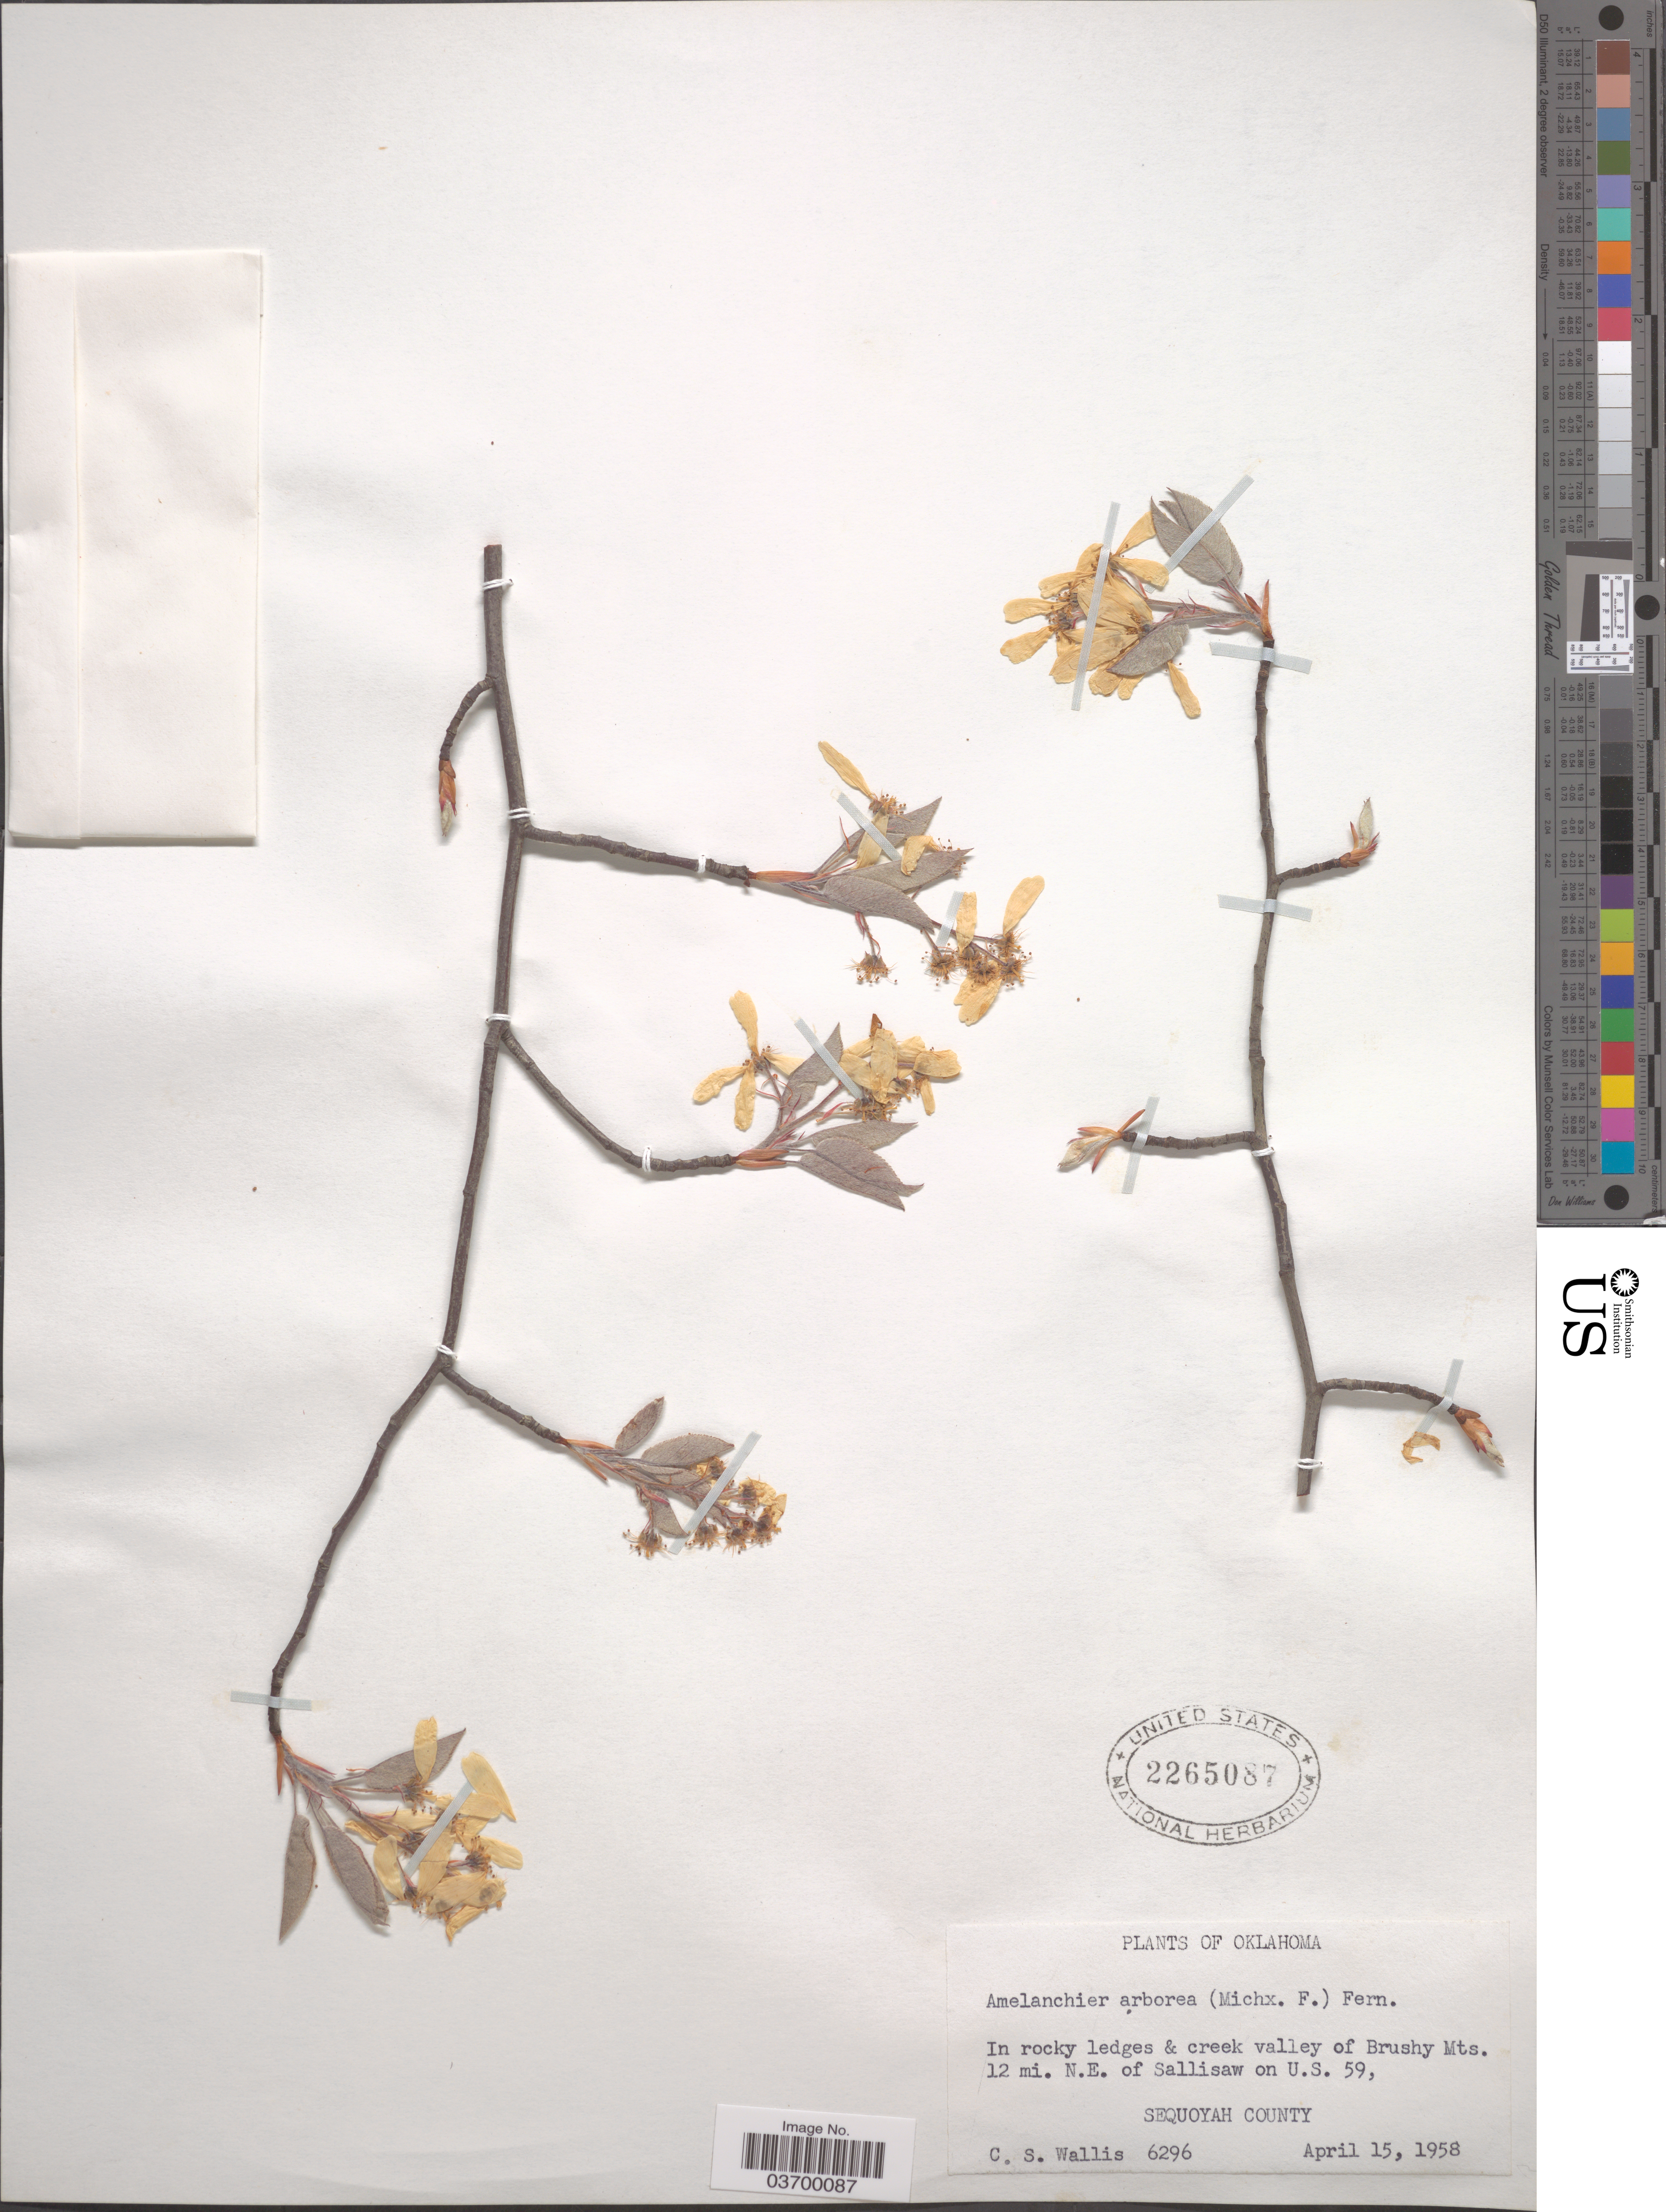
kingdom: Plantae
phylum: Tracheophyta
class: Magnoliopsida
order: Rosales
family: Rosaceae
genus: Amelanchier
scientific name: Amelanchier arborea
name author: (F. Michx.) Fernald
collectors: C. S. Wallis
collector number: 6296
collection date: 1958-04-15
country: United States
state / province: Oklahoma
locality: In rocky ledges & creek valley of Brushy Mts. 12 mi. N.E. of Sallisaw on U.S. 59, Sequoyah County.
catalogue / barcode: US 2265087